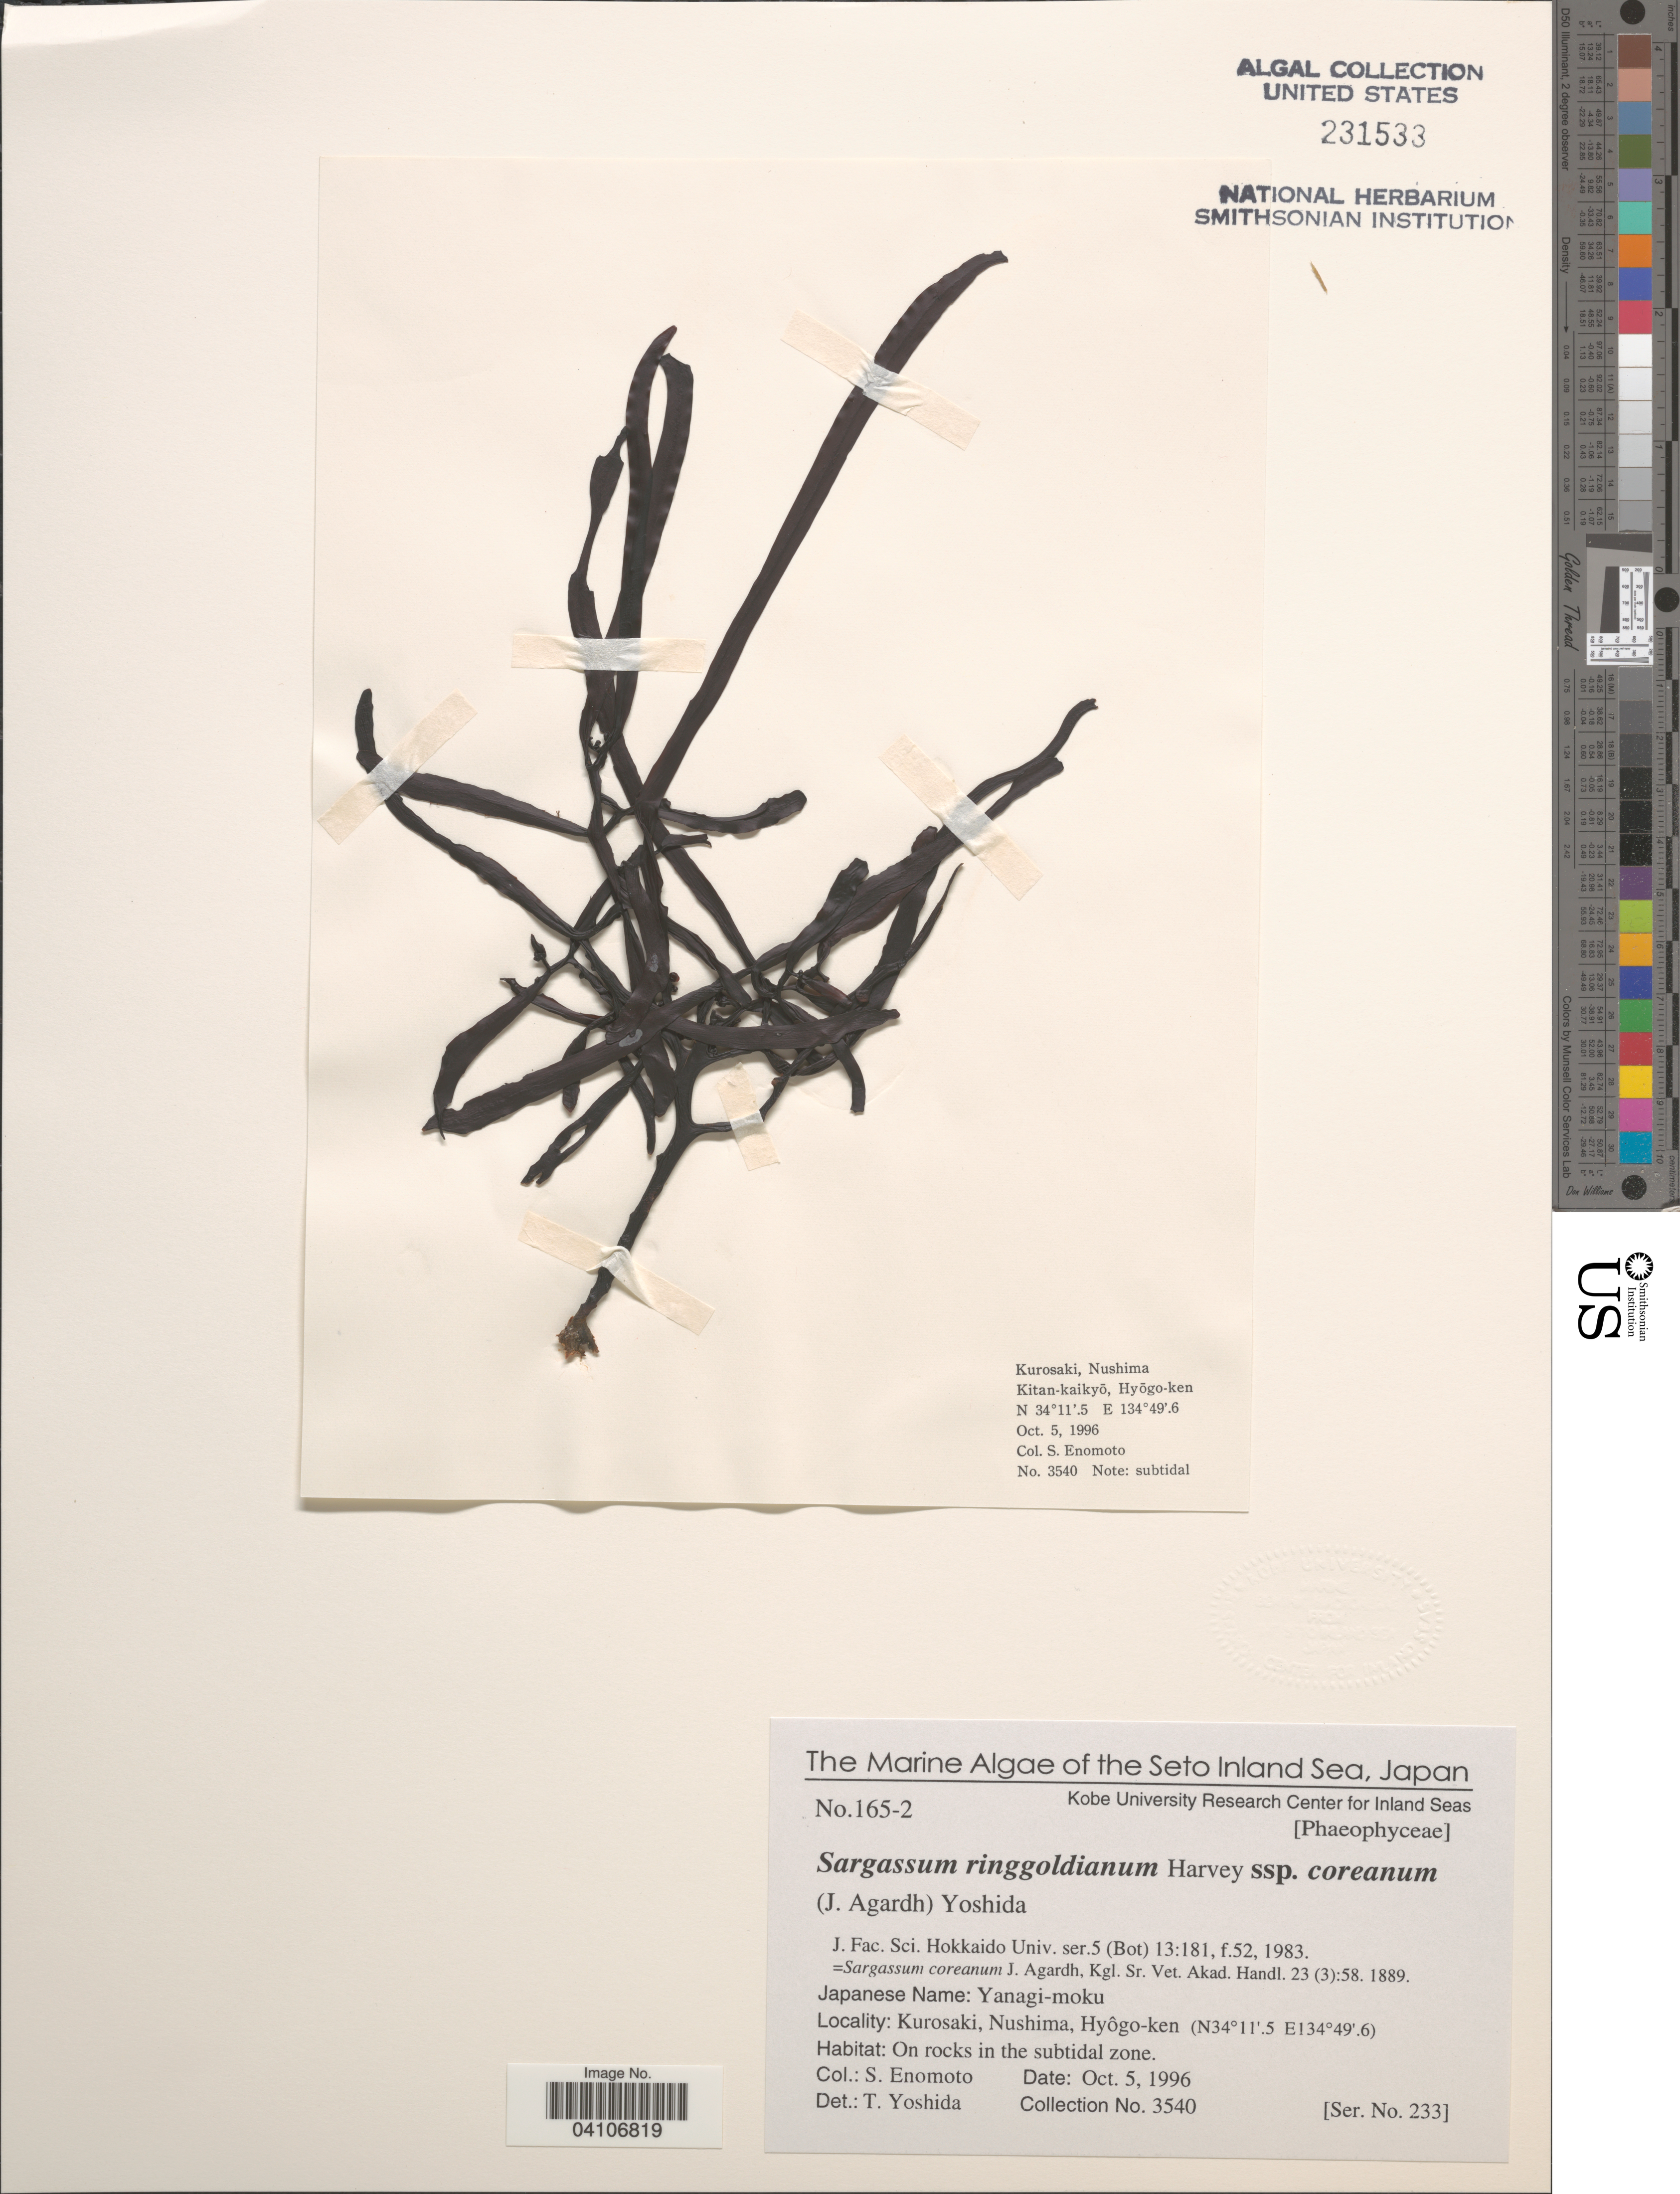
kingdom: Chromista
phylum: Ochrophyta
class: Phaeophyceae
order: Fucales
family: Sargassaceae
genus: Sargassum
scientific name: Sargassum ringgoldianum subsp. coreanum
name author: (J. Agardh) Yoshida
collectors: S. Enomoto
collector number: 3540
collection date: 1996-10-05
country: Japan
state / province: Hyogo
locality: The Seto Inland Sea. Kurosaki, Nushima, Hyôgo-ken. On rocks in the subtidal zone.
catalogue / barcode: US 231533